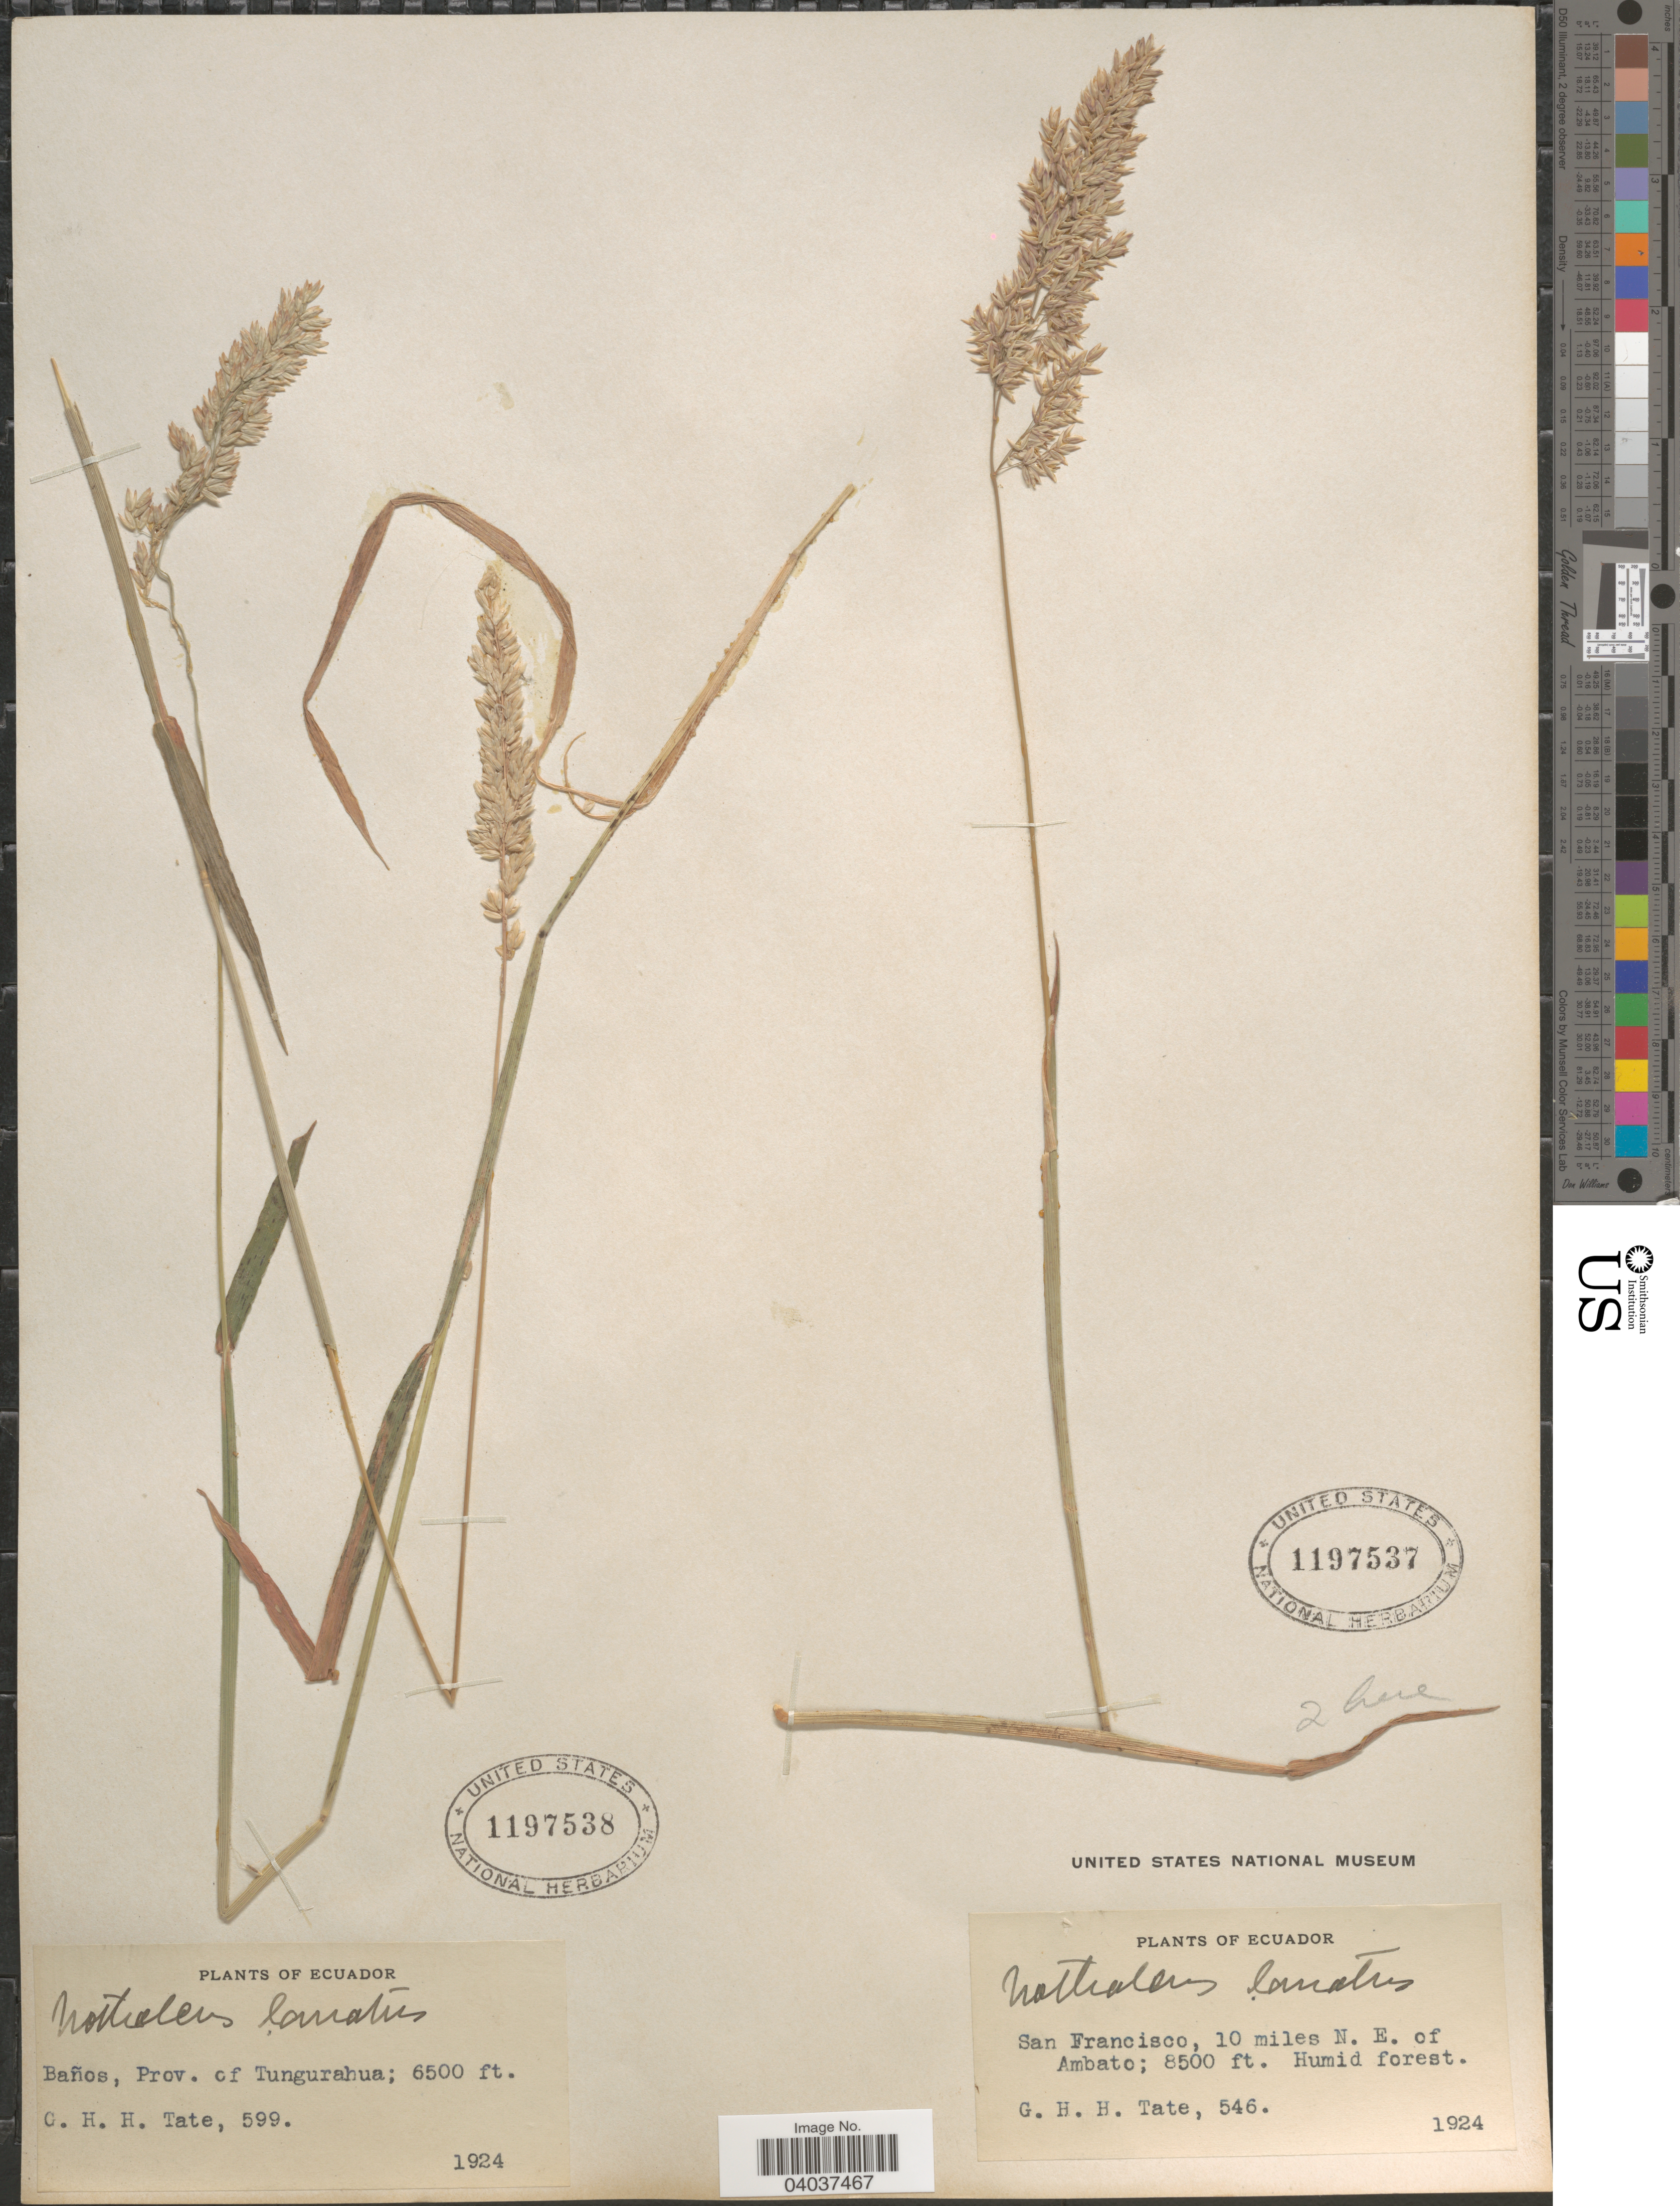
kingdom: Plantae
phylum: Tracheophyta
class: Liliopsida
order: Poales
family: Poaceae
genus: Holcus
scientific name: Holcus lanatus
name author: L.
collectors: G. H. H.Tate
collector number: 546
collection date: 1924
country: Ecuador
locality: San Francisco, 10 miles N.E. of Ambato.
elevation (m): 2591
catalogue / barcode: US 1197537